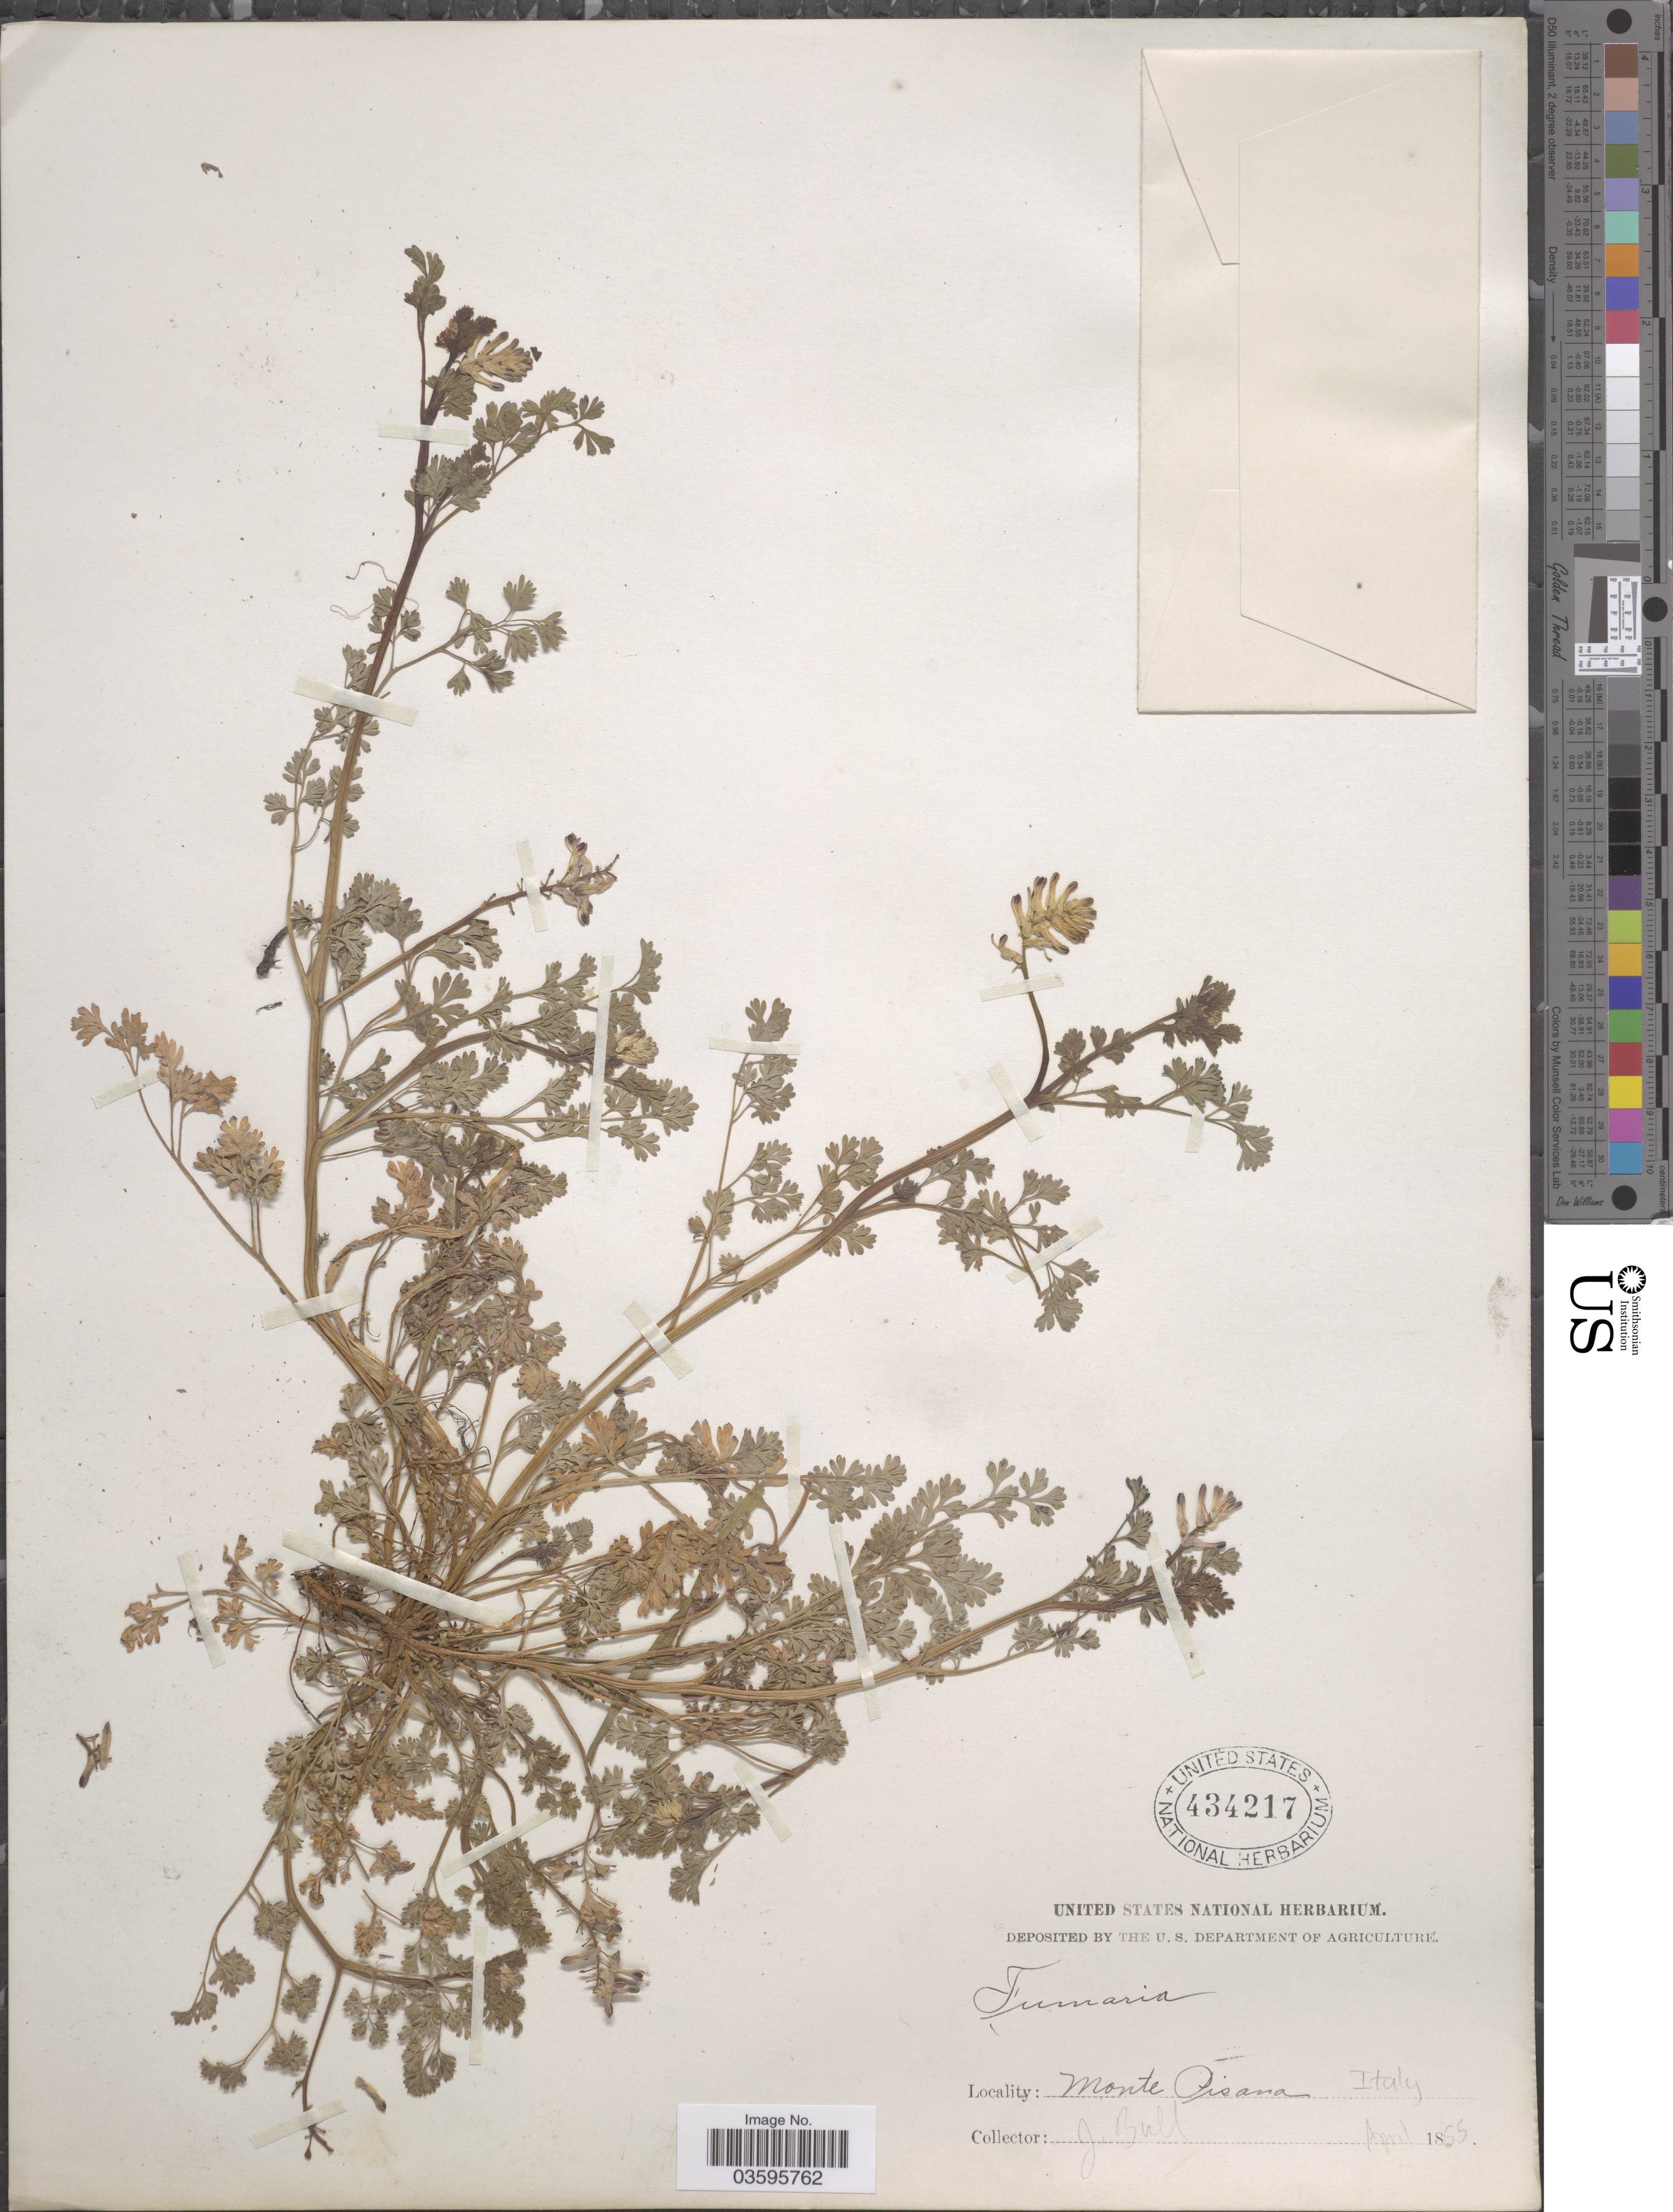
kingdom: Plantae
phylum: Tracheophyta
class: Magnoliopsida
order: Ranunculales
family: Papaveraceae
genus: Fumaria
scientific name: Fumaria sp.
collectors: J. Ball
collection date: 1865-04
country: Italy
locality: Monte Pisana.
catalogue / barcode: US 434217